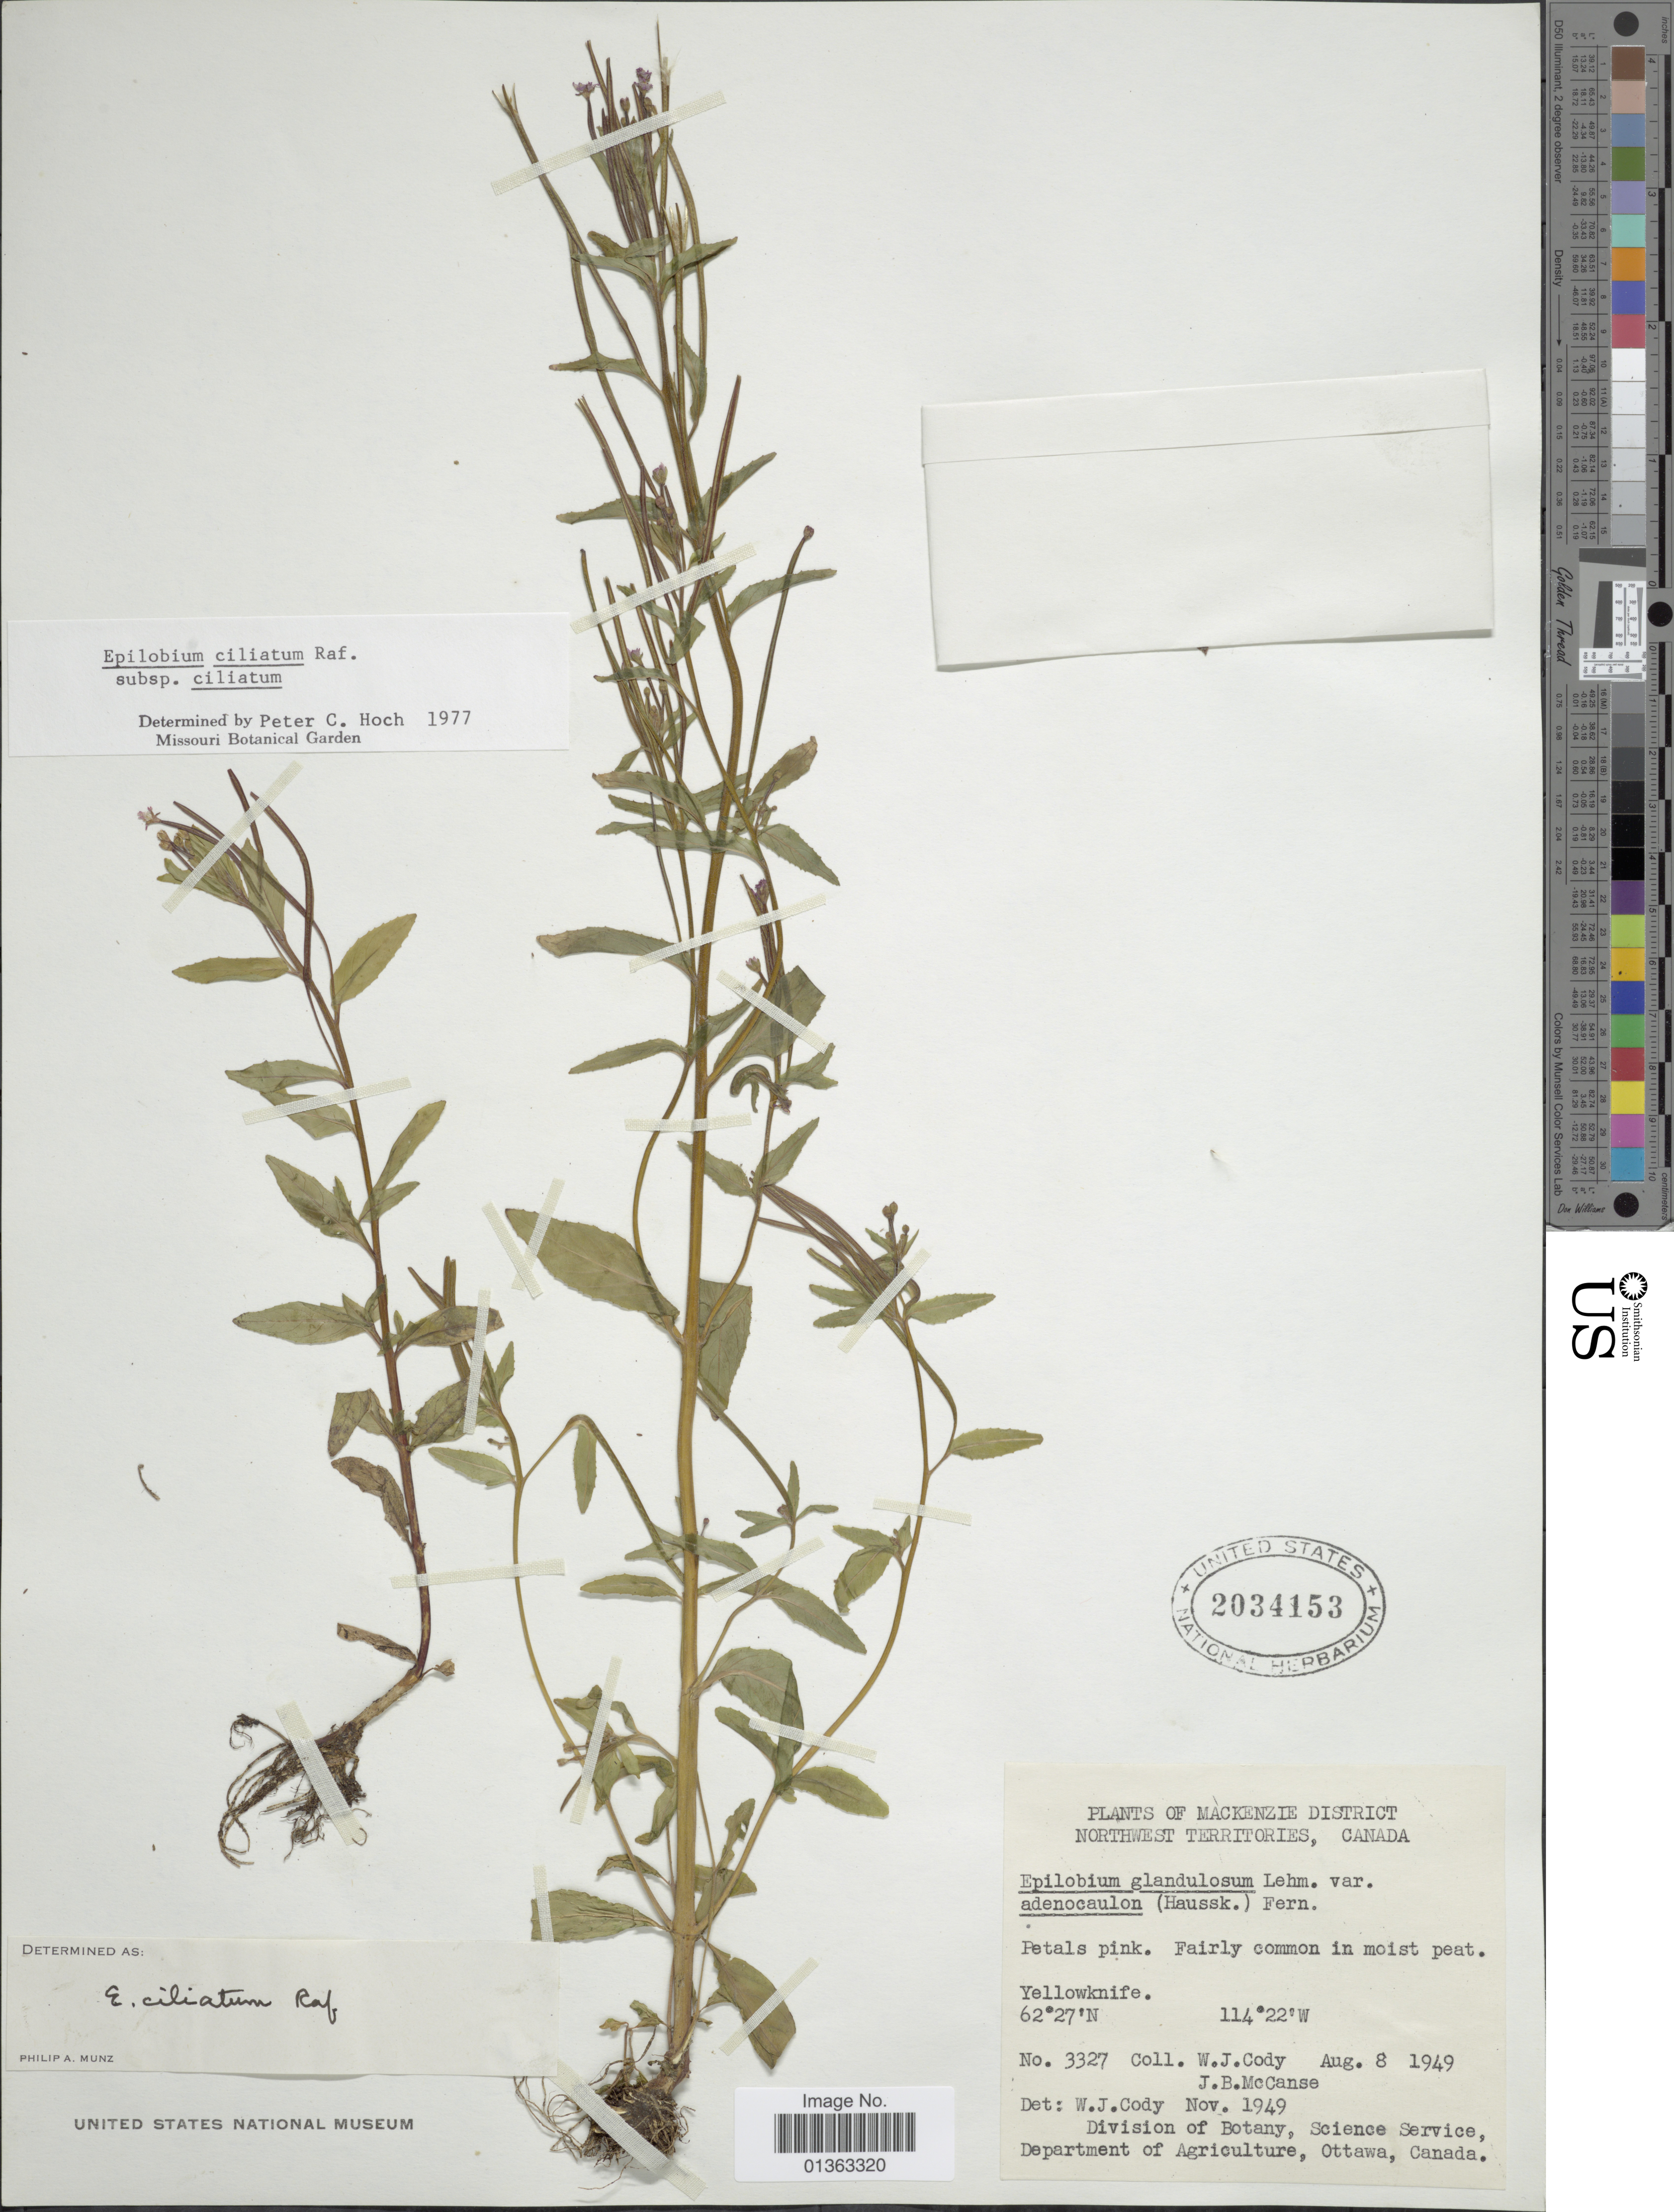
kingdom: Plantae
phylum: Tracheophyta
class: Magnoliopsida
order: Myrtales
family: Onagraceae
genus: Epilobium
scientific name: Epilobium ciliatum subsp. ciliatum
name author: Raf.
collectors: W. Cody & J. McCanse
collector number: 3327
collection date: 1949-08-08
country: Canada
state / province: Northwest Territories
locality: Mackenzie District. Yellowknife.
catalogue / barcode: US 2034153